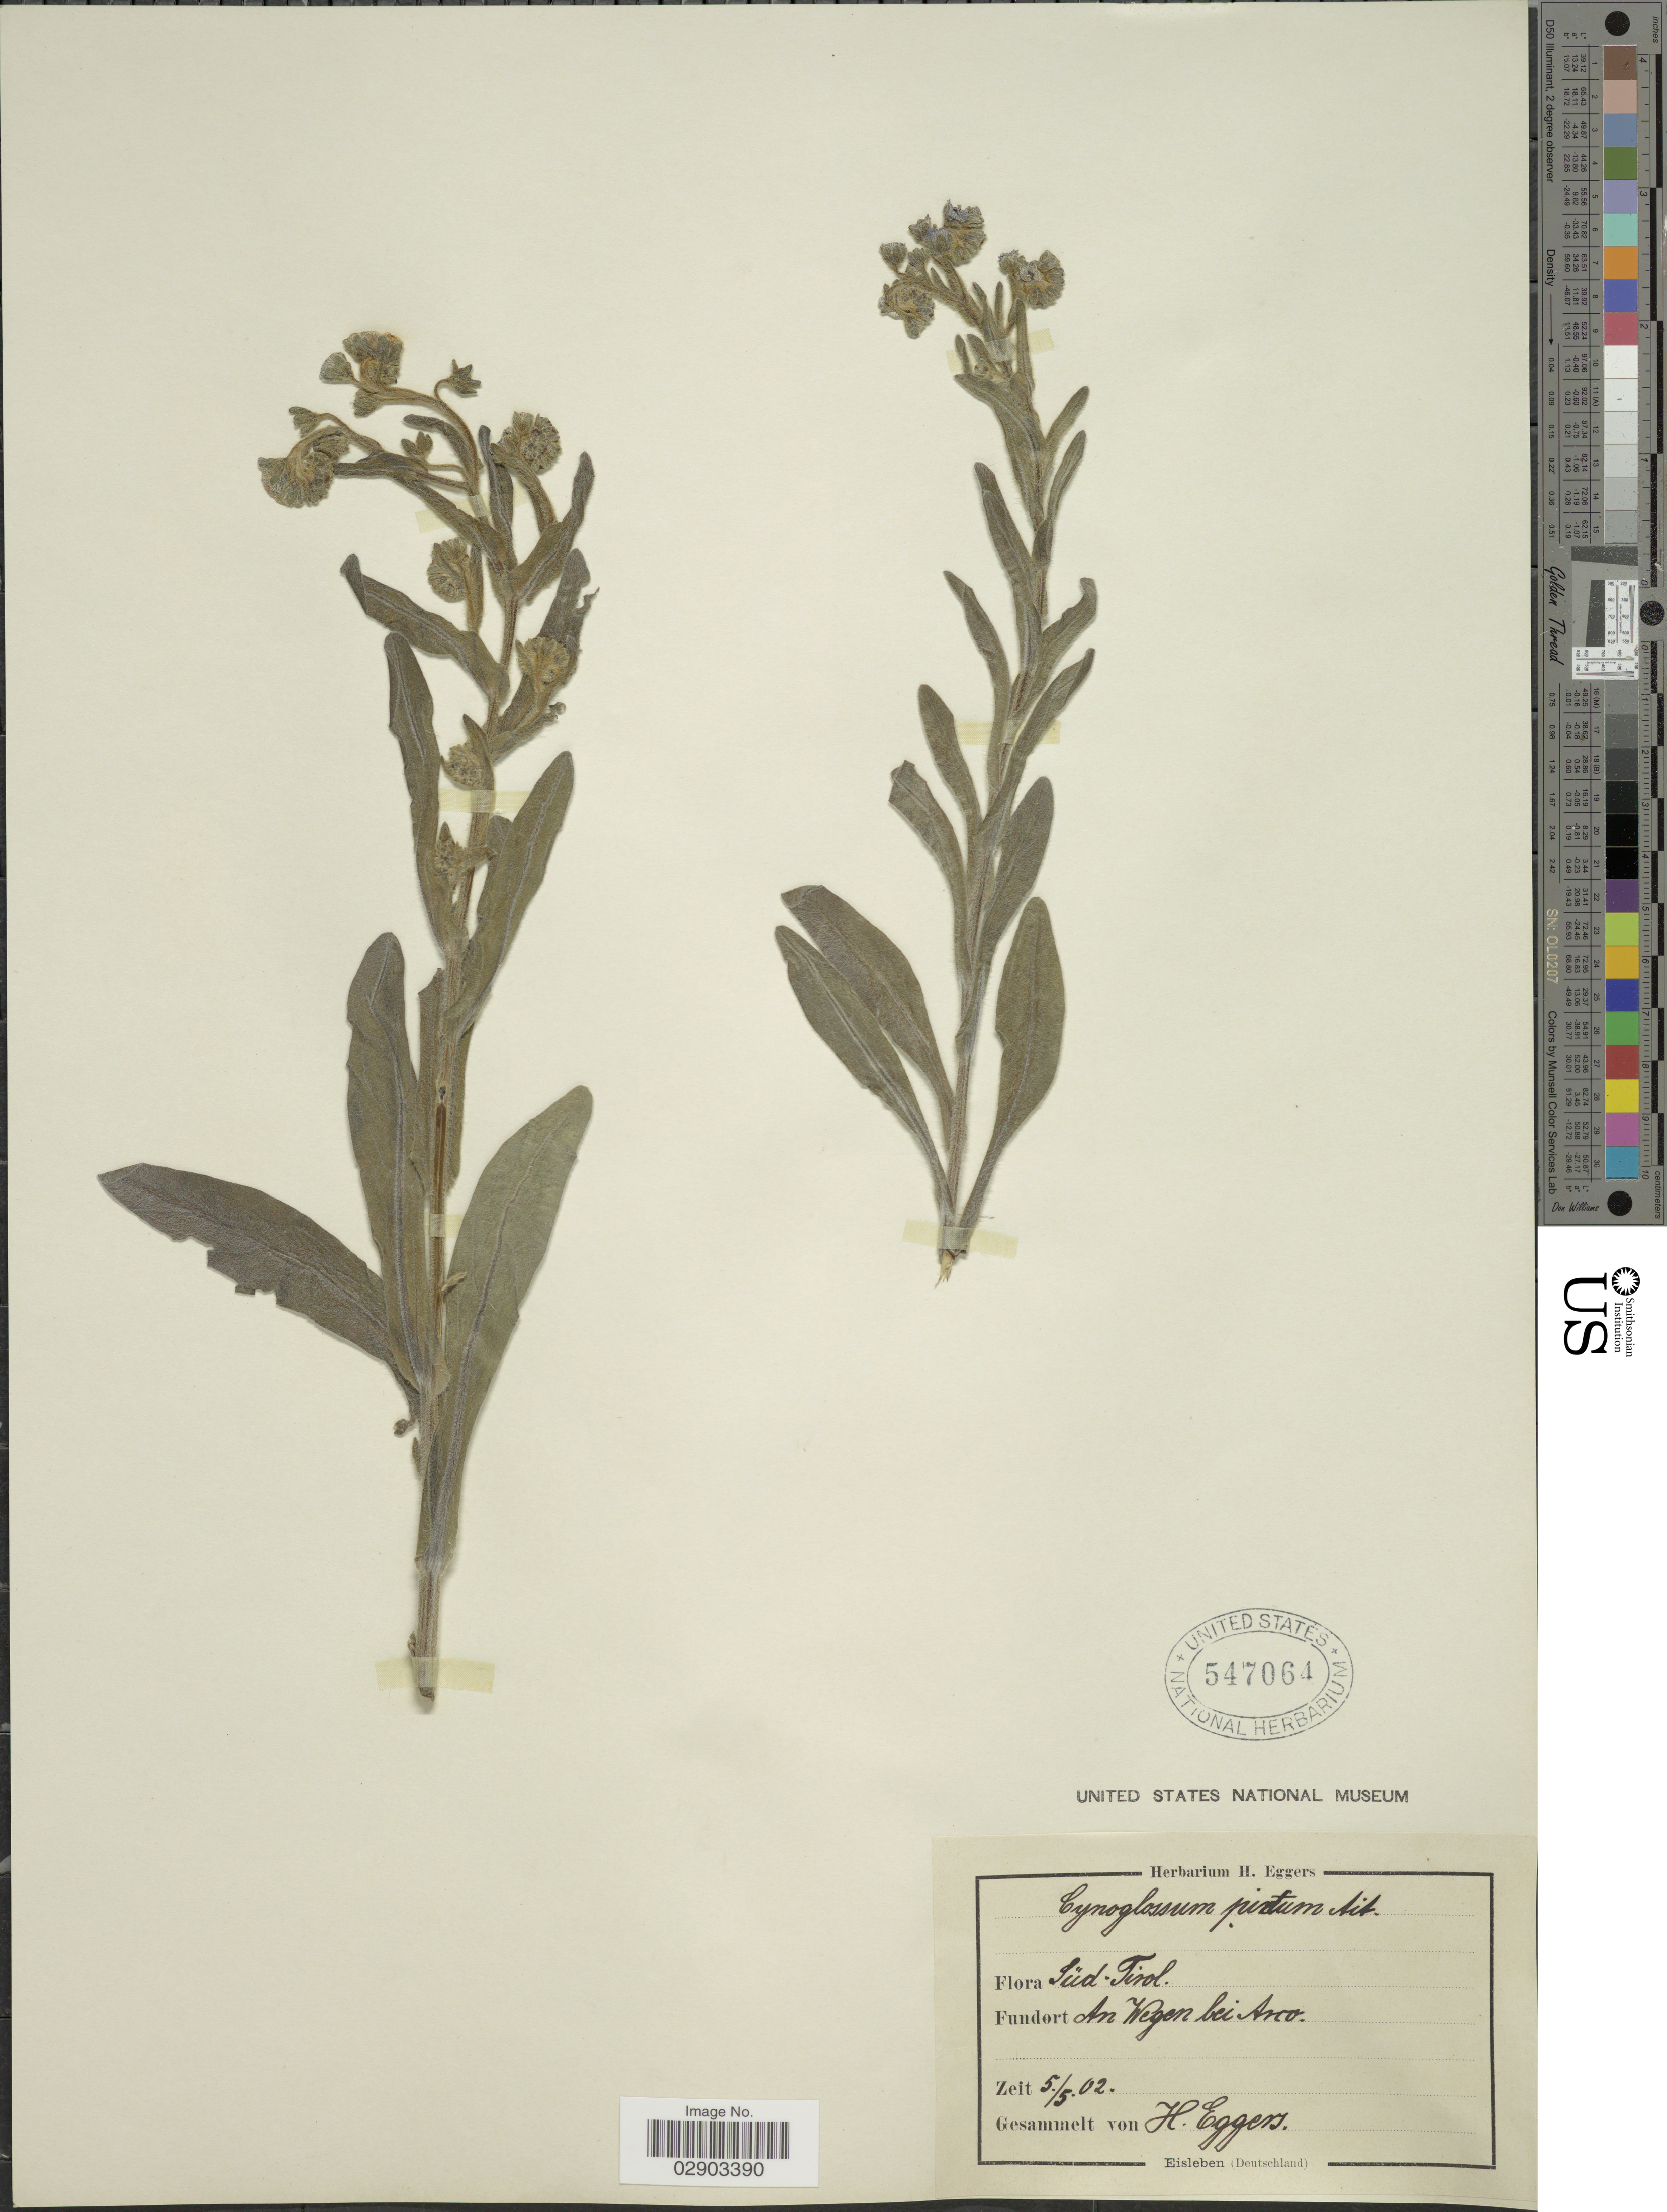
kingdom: Plantae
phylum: Tracheophyta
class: Magnoliopsida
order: Boraginales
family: Boraginaceae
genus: Cynoglossum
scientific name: Cynoglossum creticum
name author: Mill.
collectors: H. Eggers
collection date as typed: Transcribed d/m/y: 5/5/2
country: Italy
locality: Süd-Tirol. An Wegen bei Arco.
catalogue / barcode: US 547064